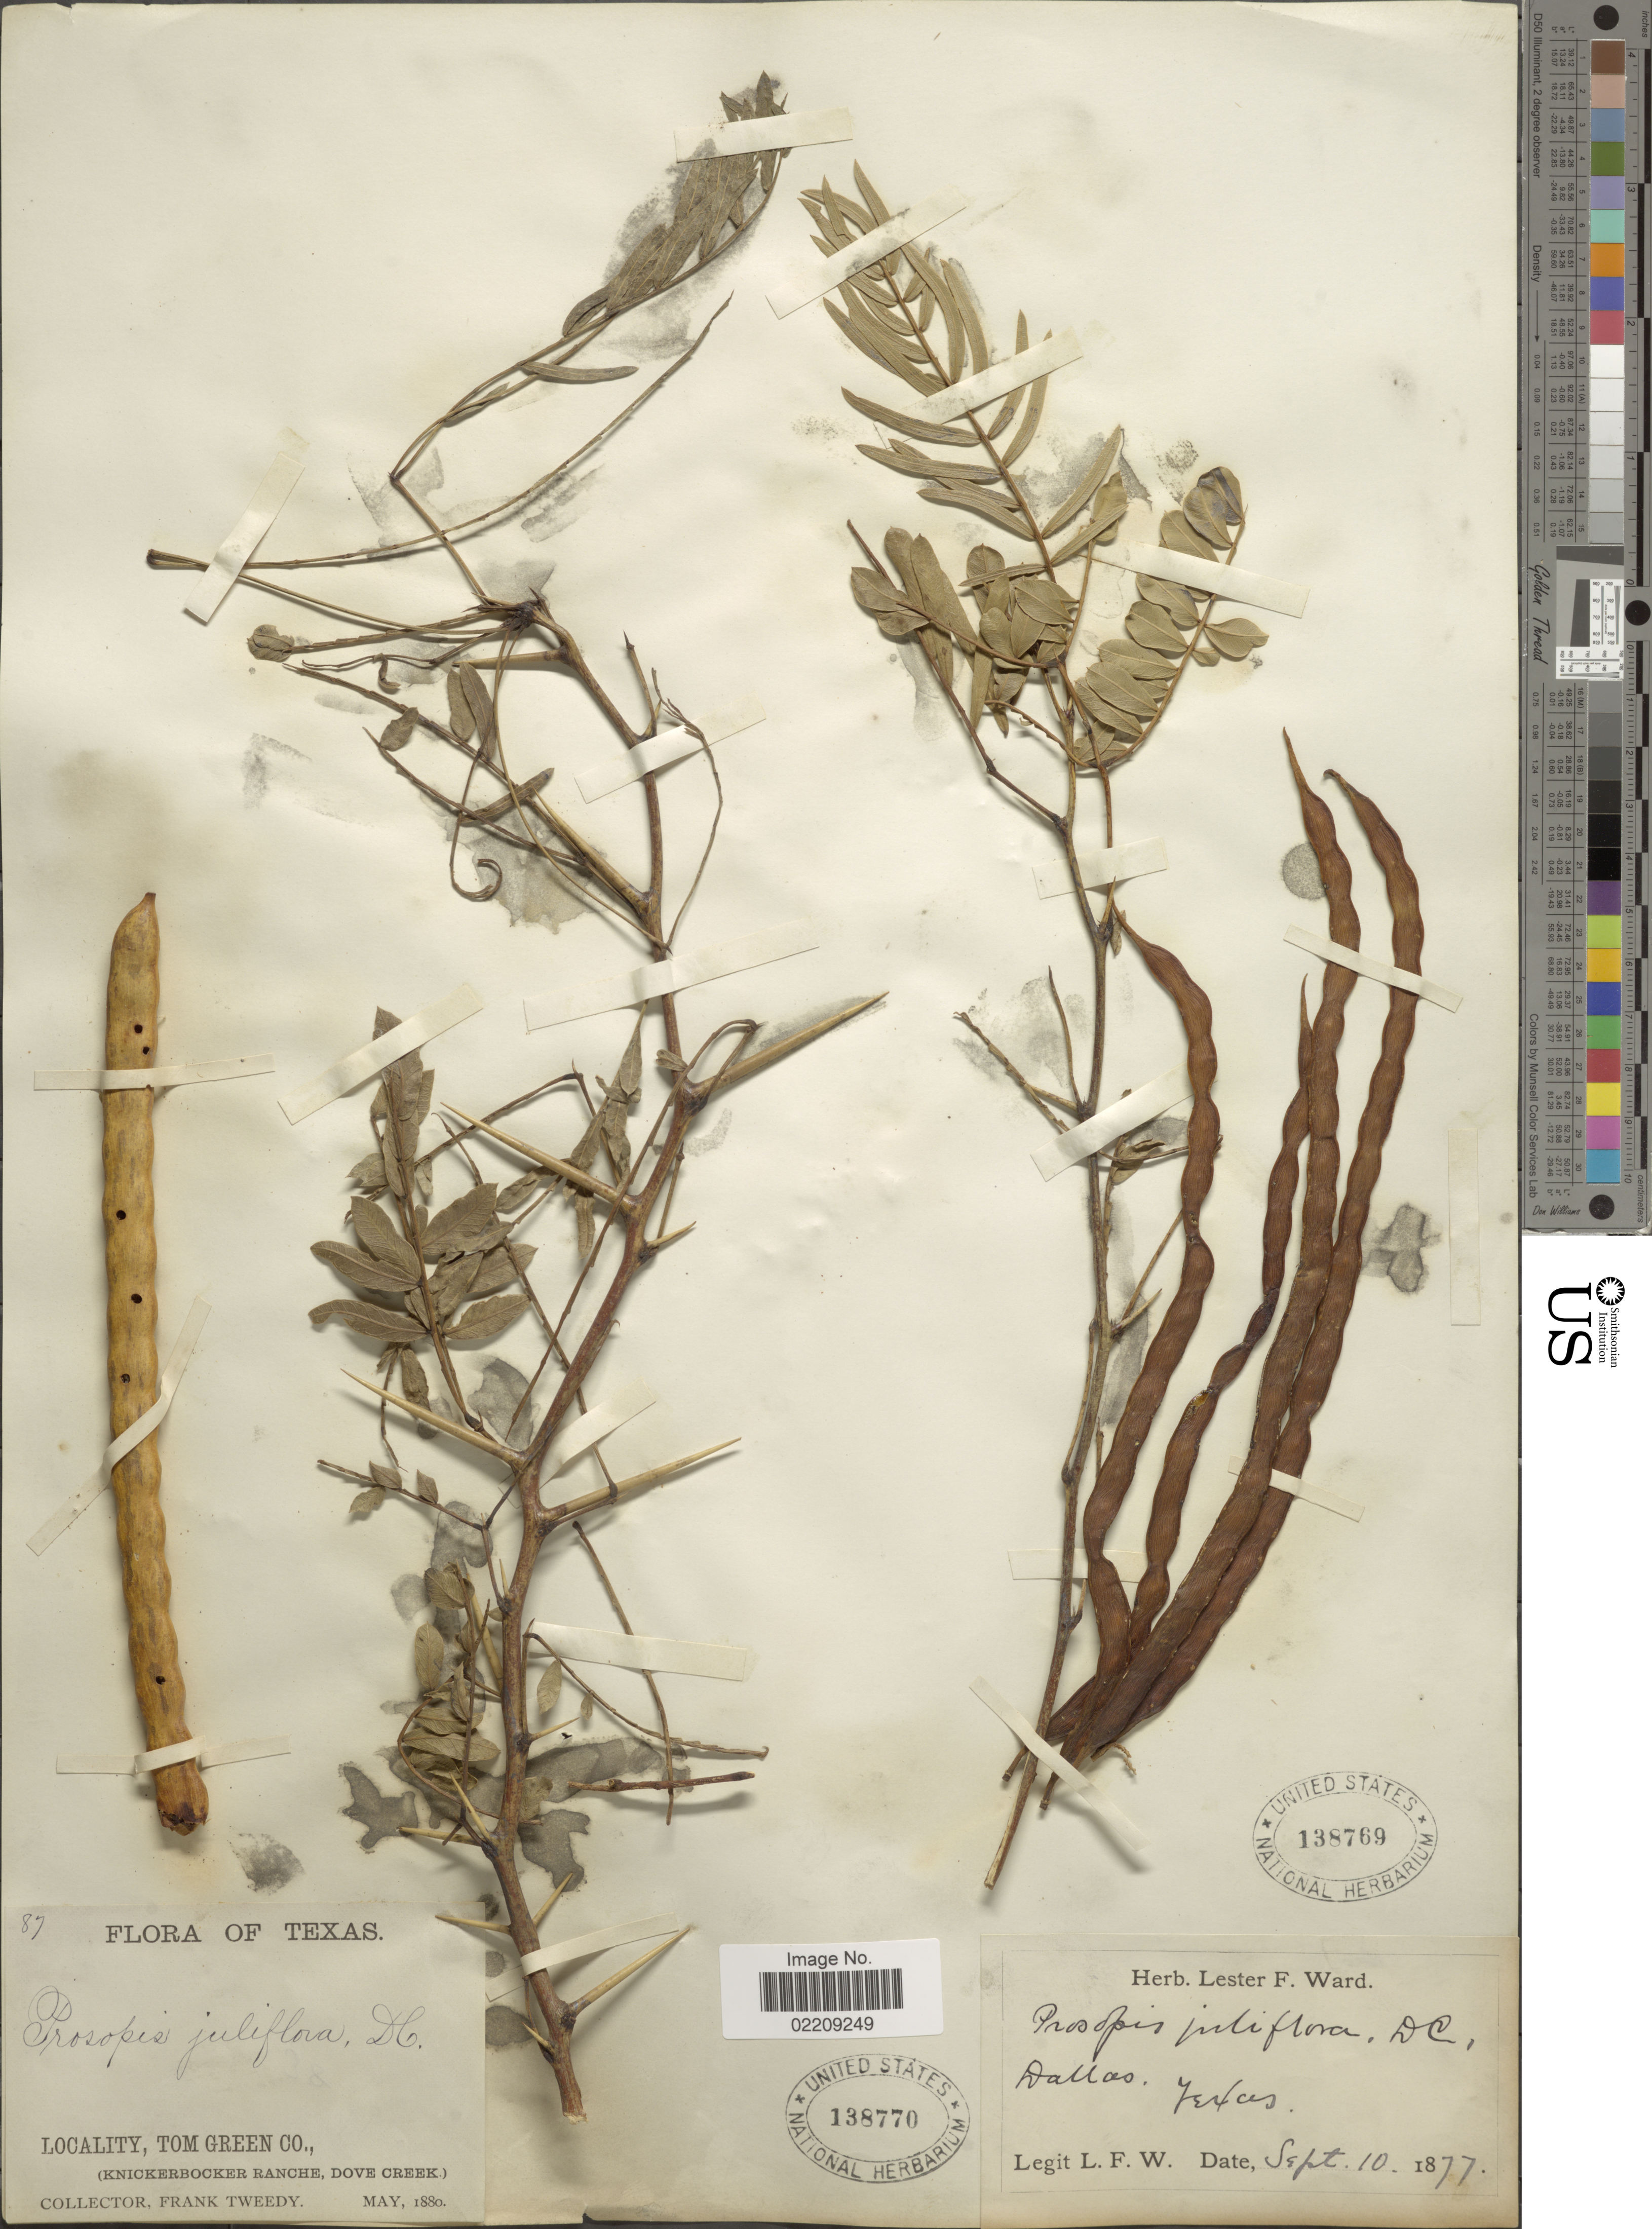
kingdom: Plantae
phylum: Tracheophyta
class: Magnoliopsida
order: Fabales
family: Fabaceae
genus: Neltuma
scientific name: Neltuma glandulosa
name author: (Torr.) Britton & Rose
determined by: Strong, Mark T., (BOT), Smithsonian Institution - National Museum of Natural History (UNITED STATES)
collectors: L. F. Ward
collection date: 1877-09-10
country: United States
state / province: Texas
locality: Dallas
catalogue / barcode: US 138769